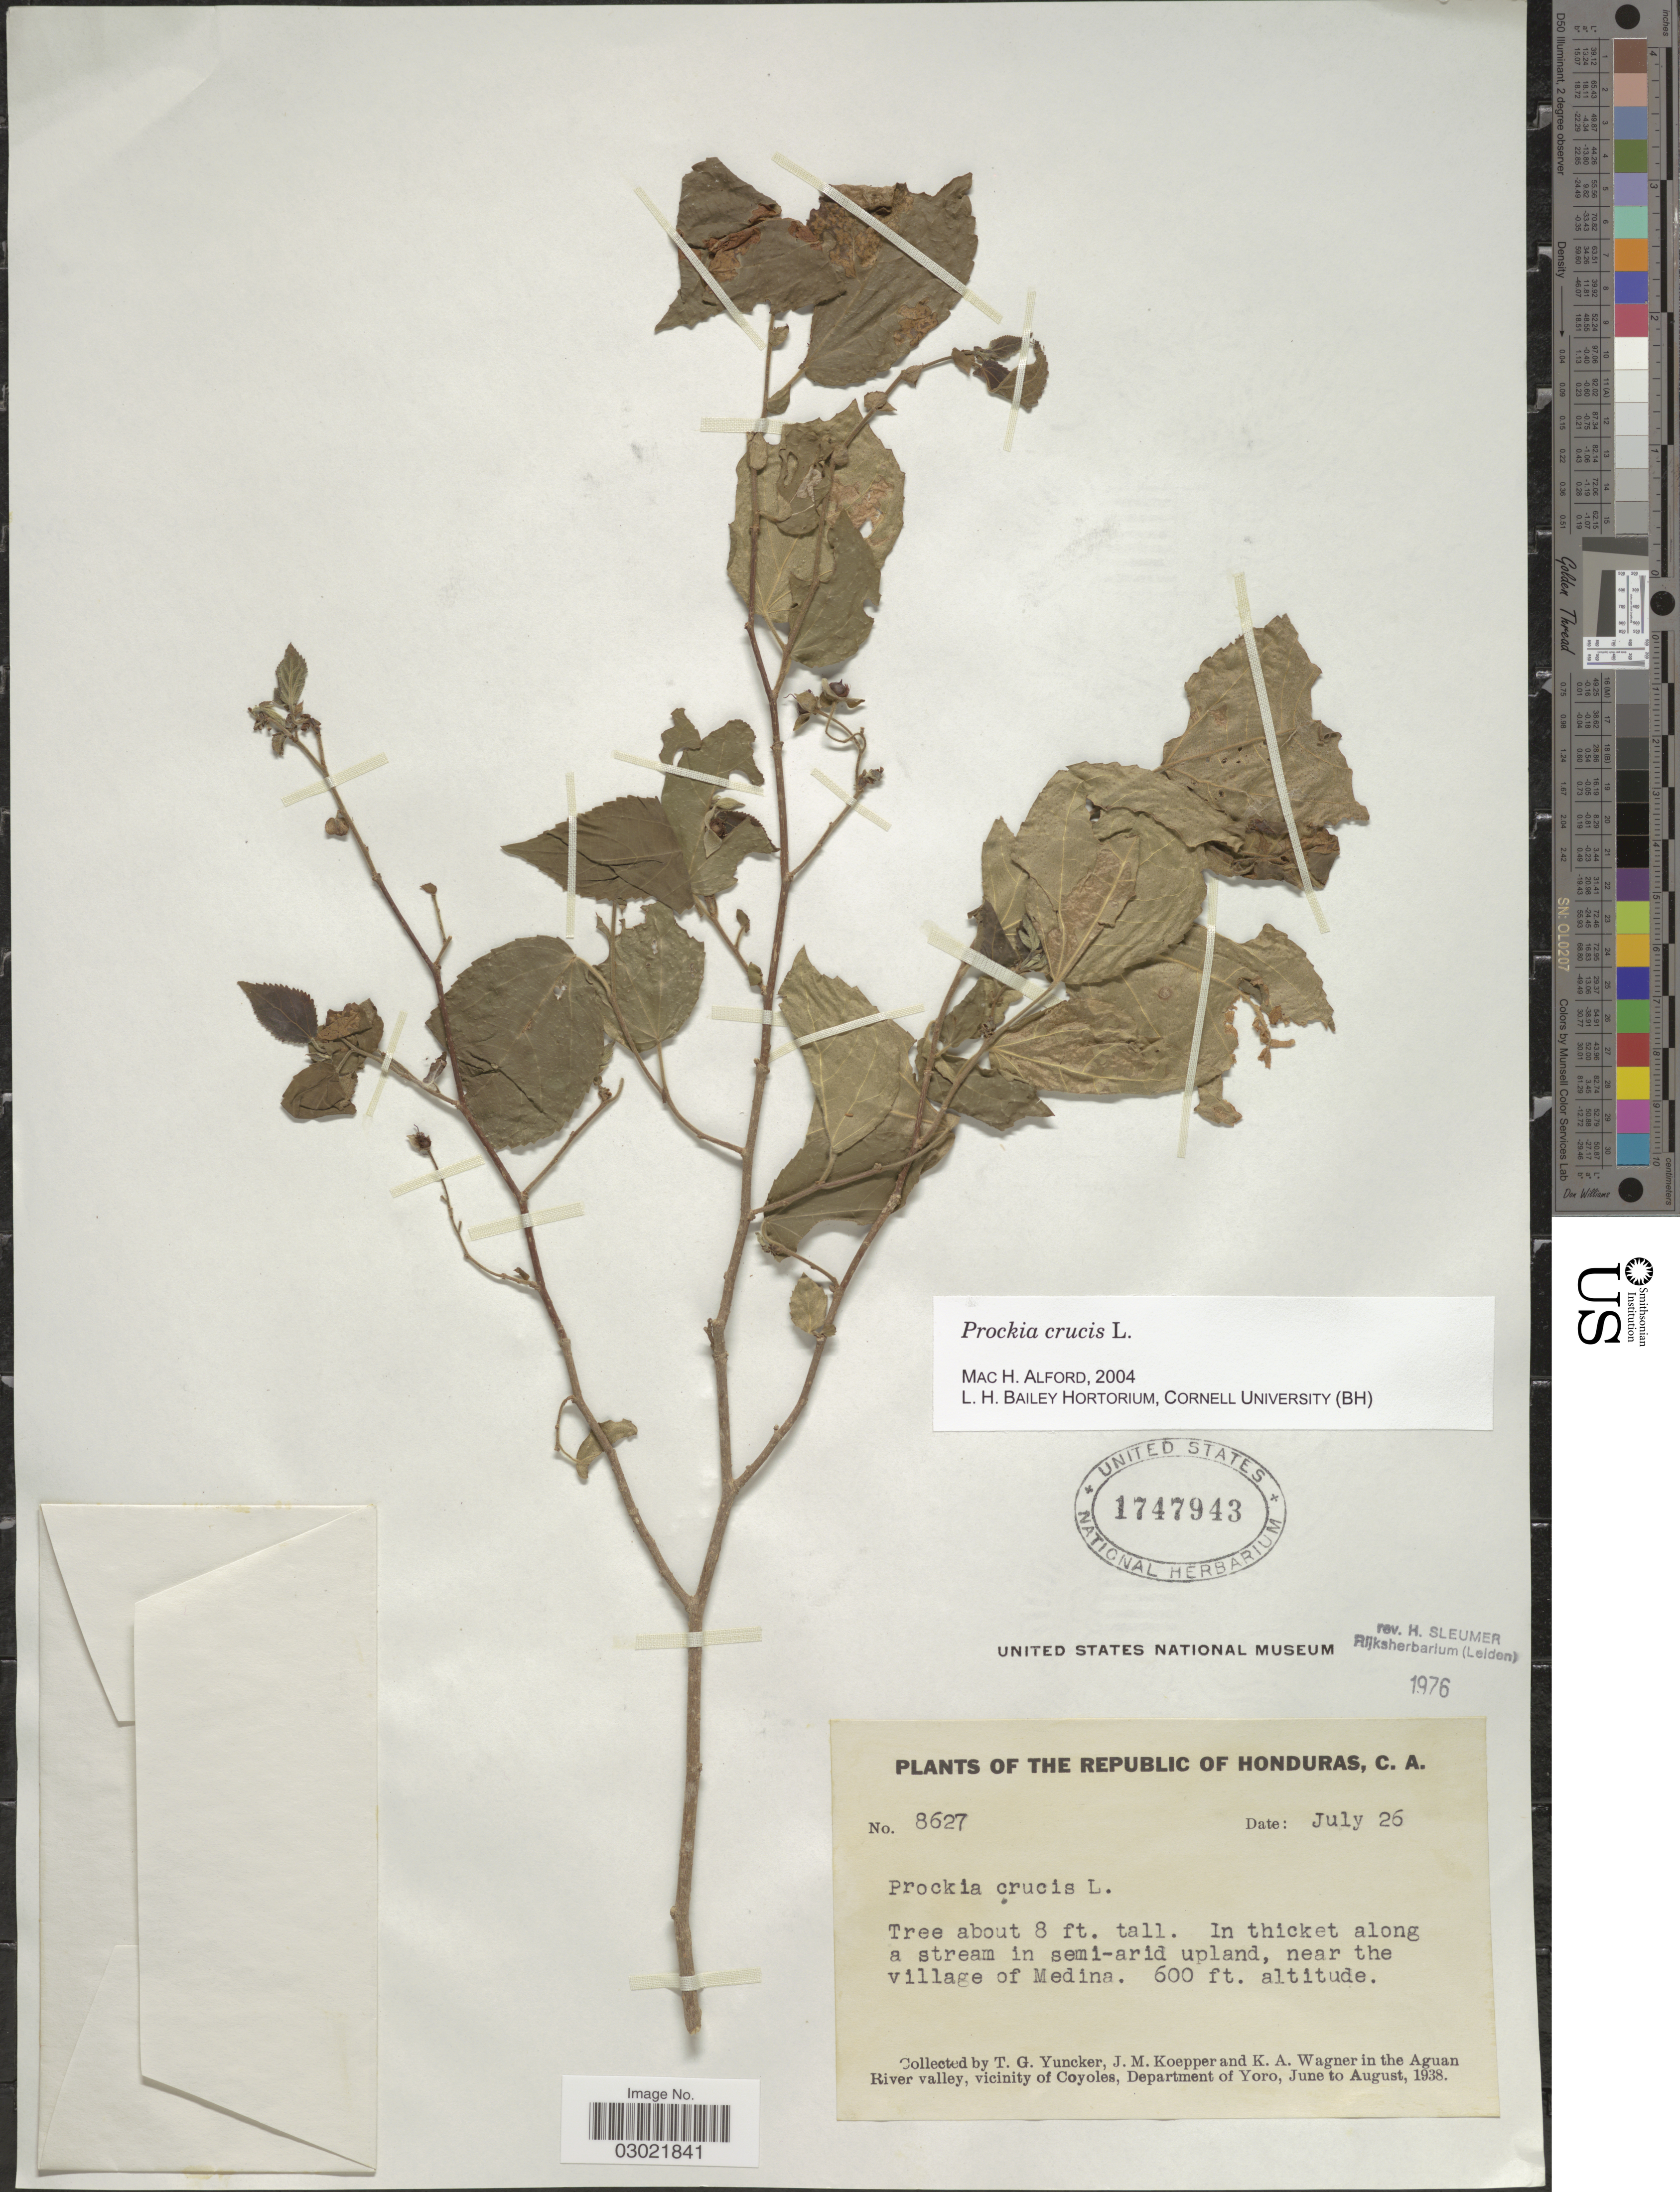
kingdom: Plantae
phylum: Tracheophyta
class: Magnoliopsida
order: Malpighiales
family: Salicaceae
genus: Prockia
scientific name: Prockia crucis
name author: P. Browne ex L.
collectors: T. G. Yuncker, J. M. Koepper & K. A. Wagner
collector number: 8627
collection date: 1938-07-26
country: Honduras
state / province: Yoro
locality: The Republic of Hondruas. In thicket along a stream in semi-arid upland, near the village of Medina. In the Aguan River valley, vicinity of Coyoles, Department of Yoro.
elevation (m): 183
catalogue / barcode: US 1747943